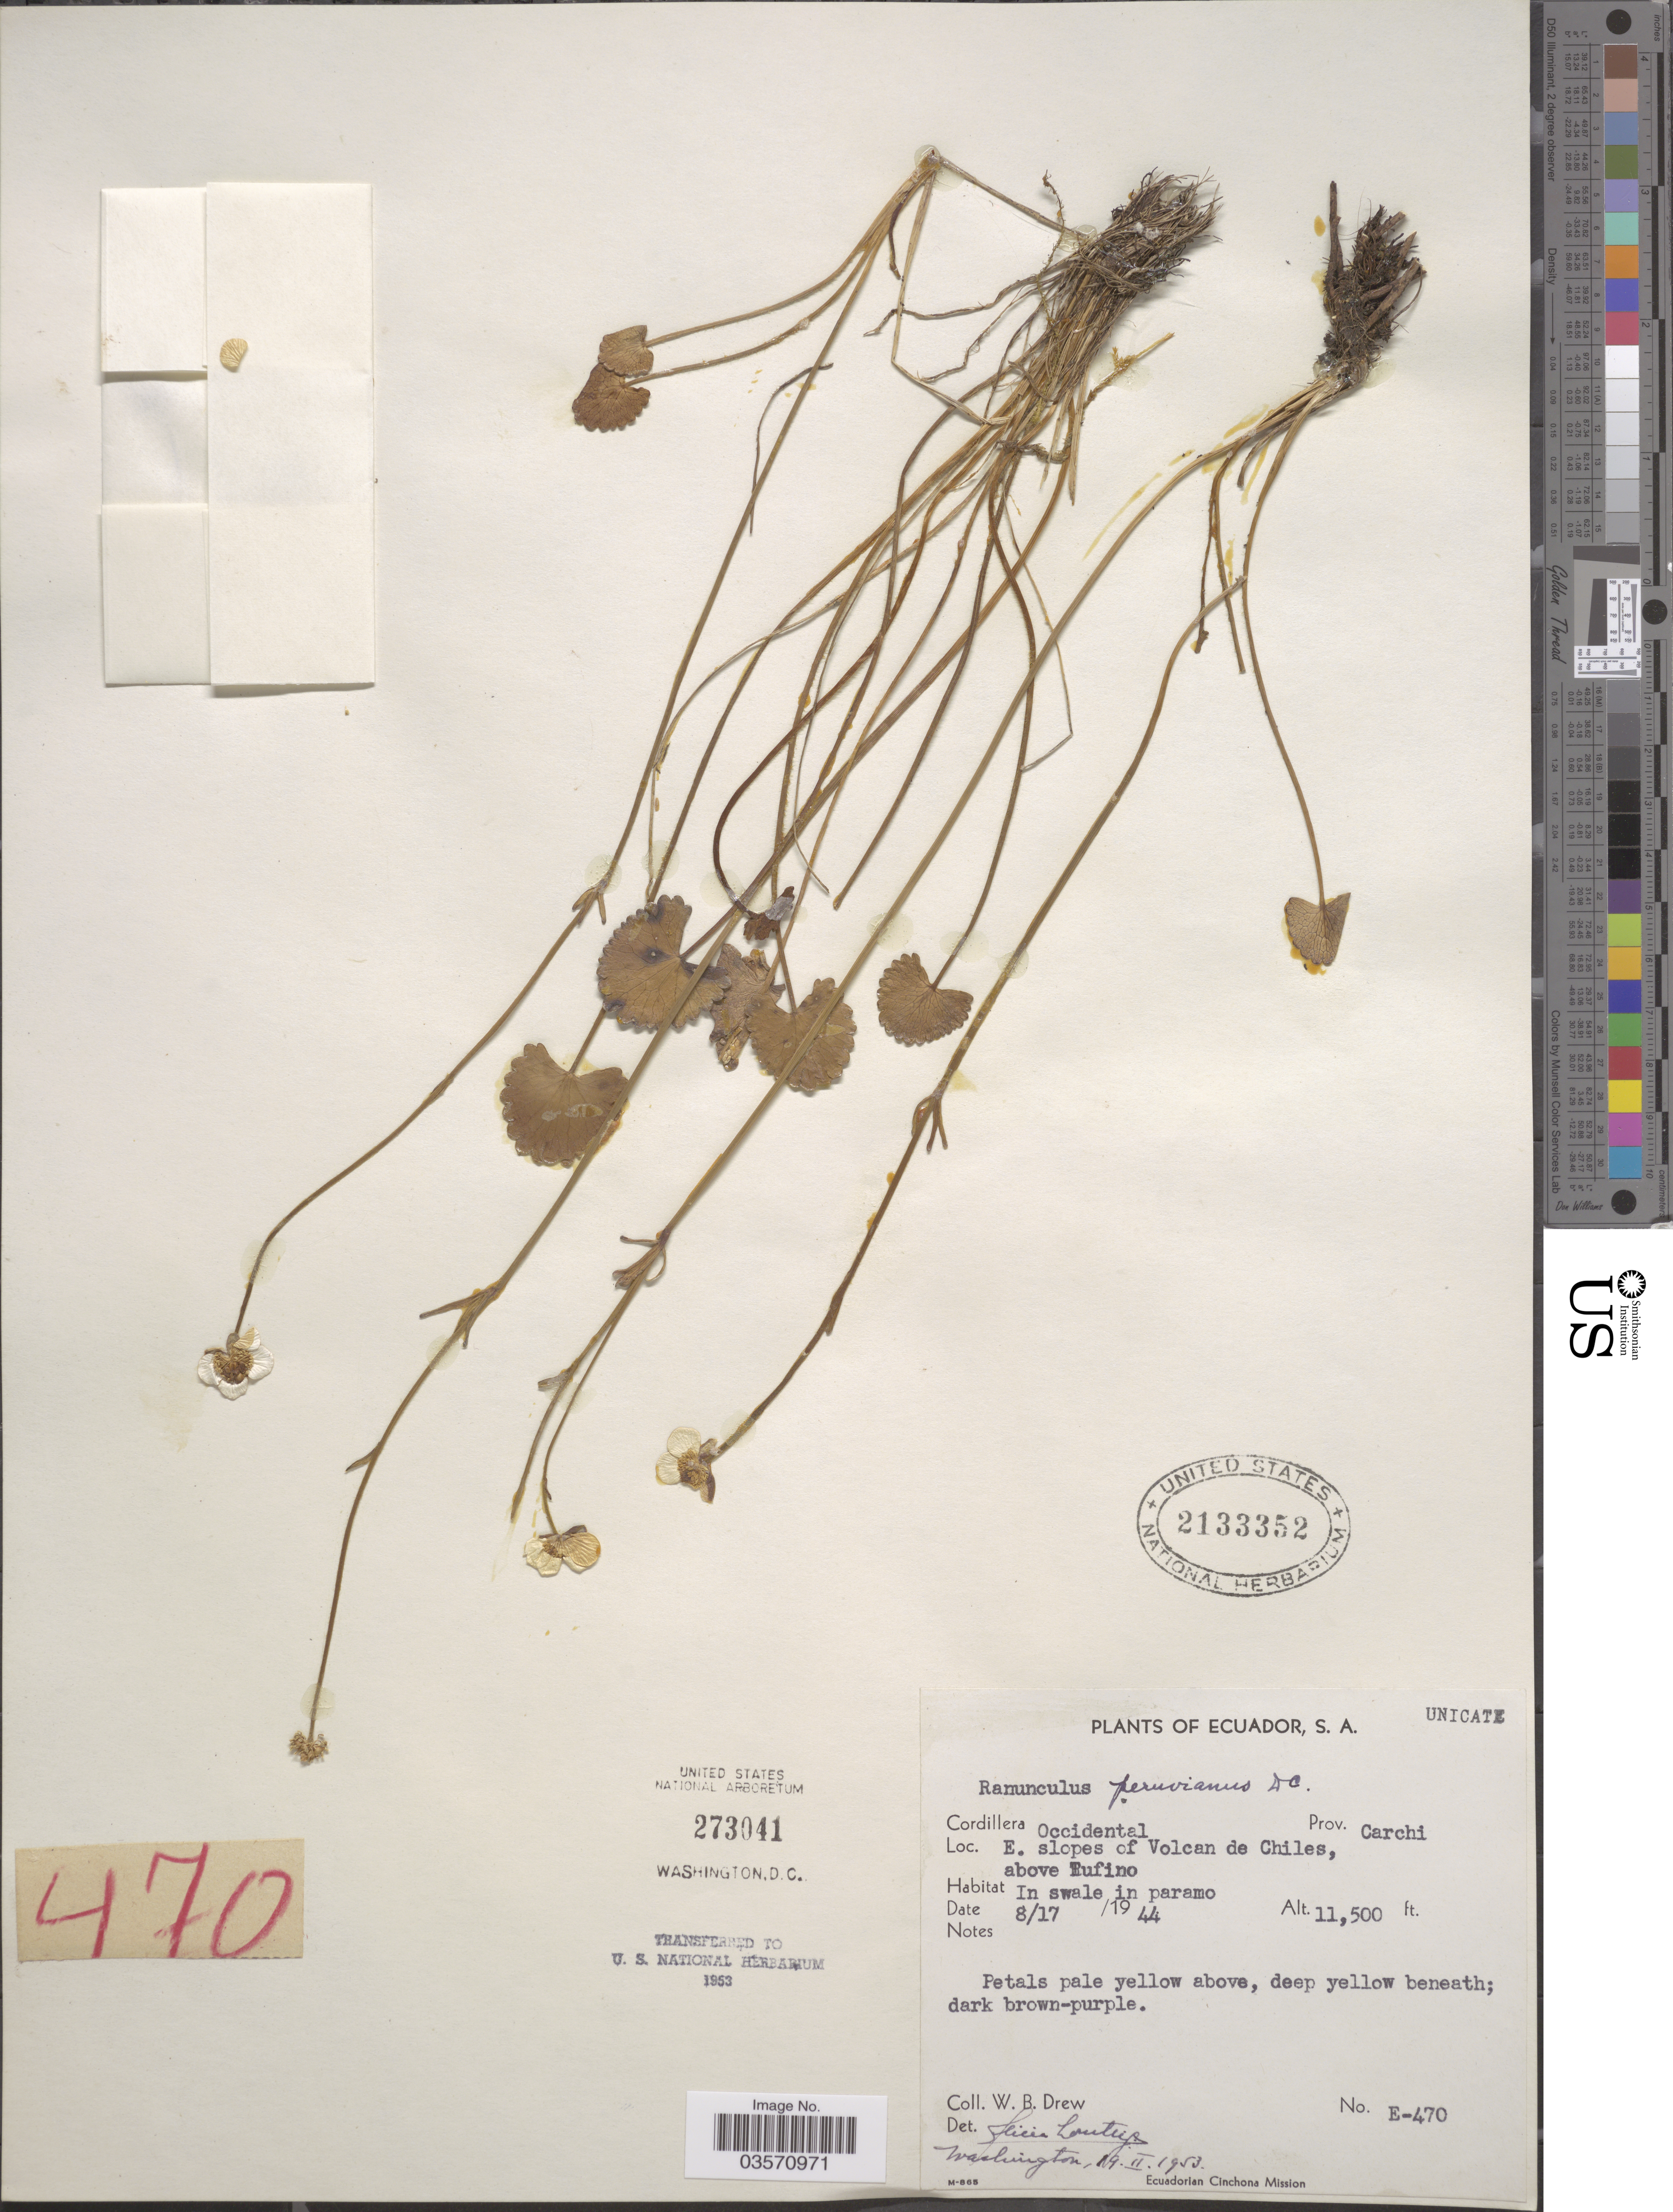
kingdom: Plantae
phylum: Tracheophyta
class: Magnoliopsida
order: Ranunculales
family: Ranunculaceae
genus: Ranunculus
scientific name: Ranunculus peruvianus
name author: Pers.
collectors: W. B. Drew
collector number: E-470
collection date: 1944-08-17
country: Ecuador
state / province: Carchi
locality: Cordillera Occidental. Prov. Carchi. E. slopes of Volcan de Chiles, above Eufino.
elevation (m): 3505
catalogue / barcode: US 2133352